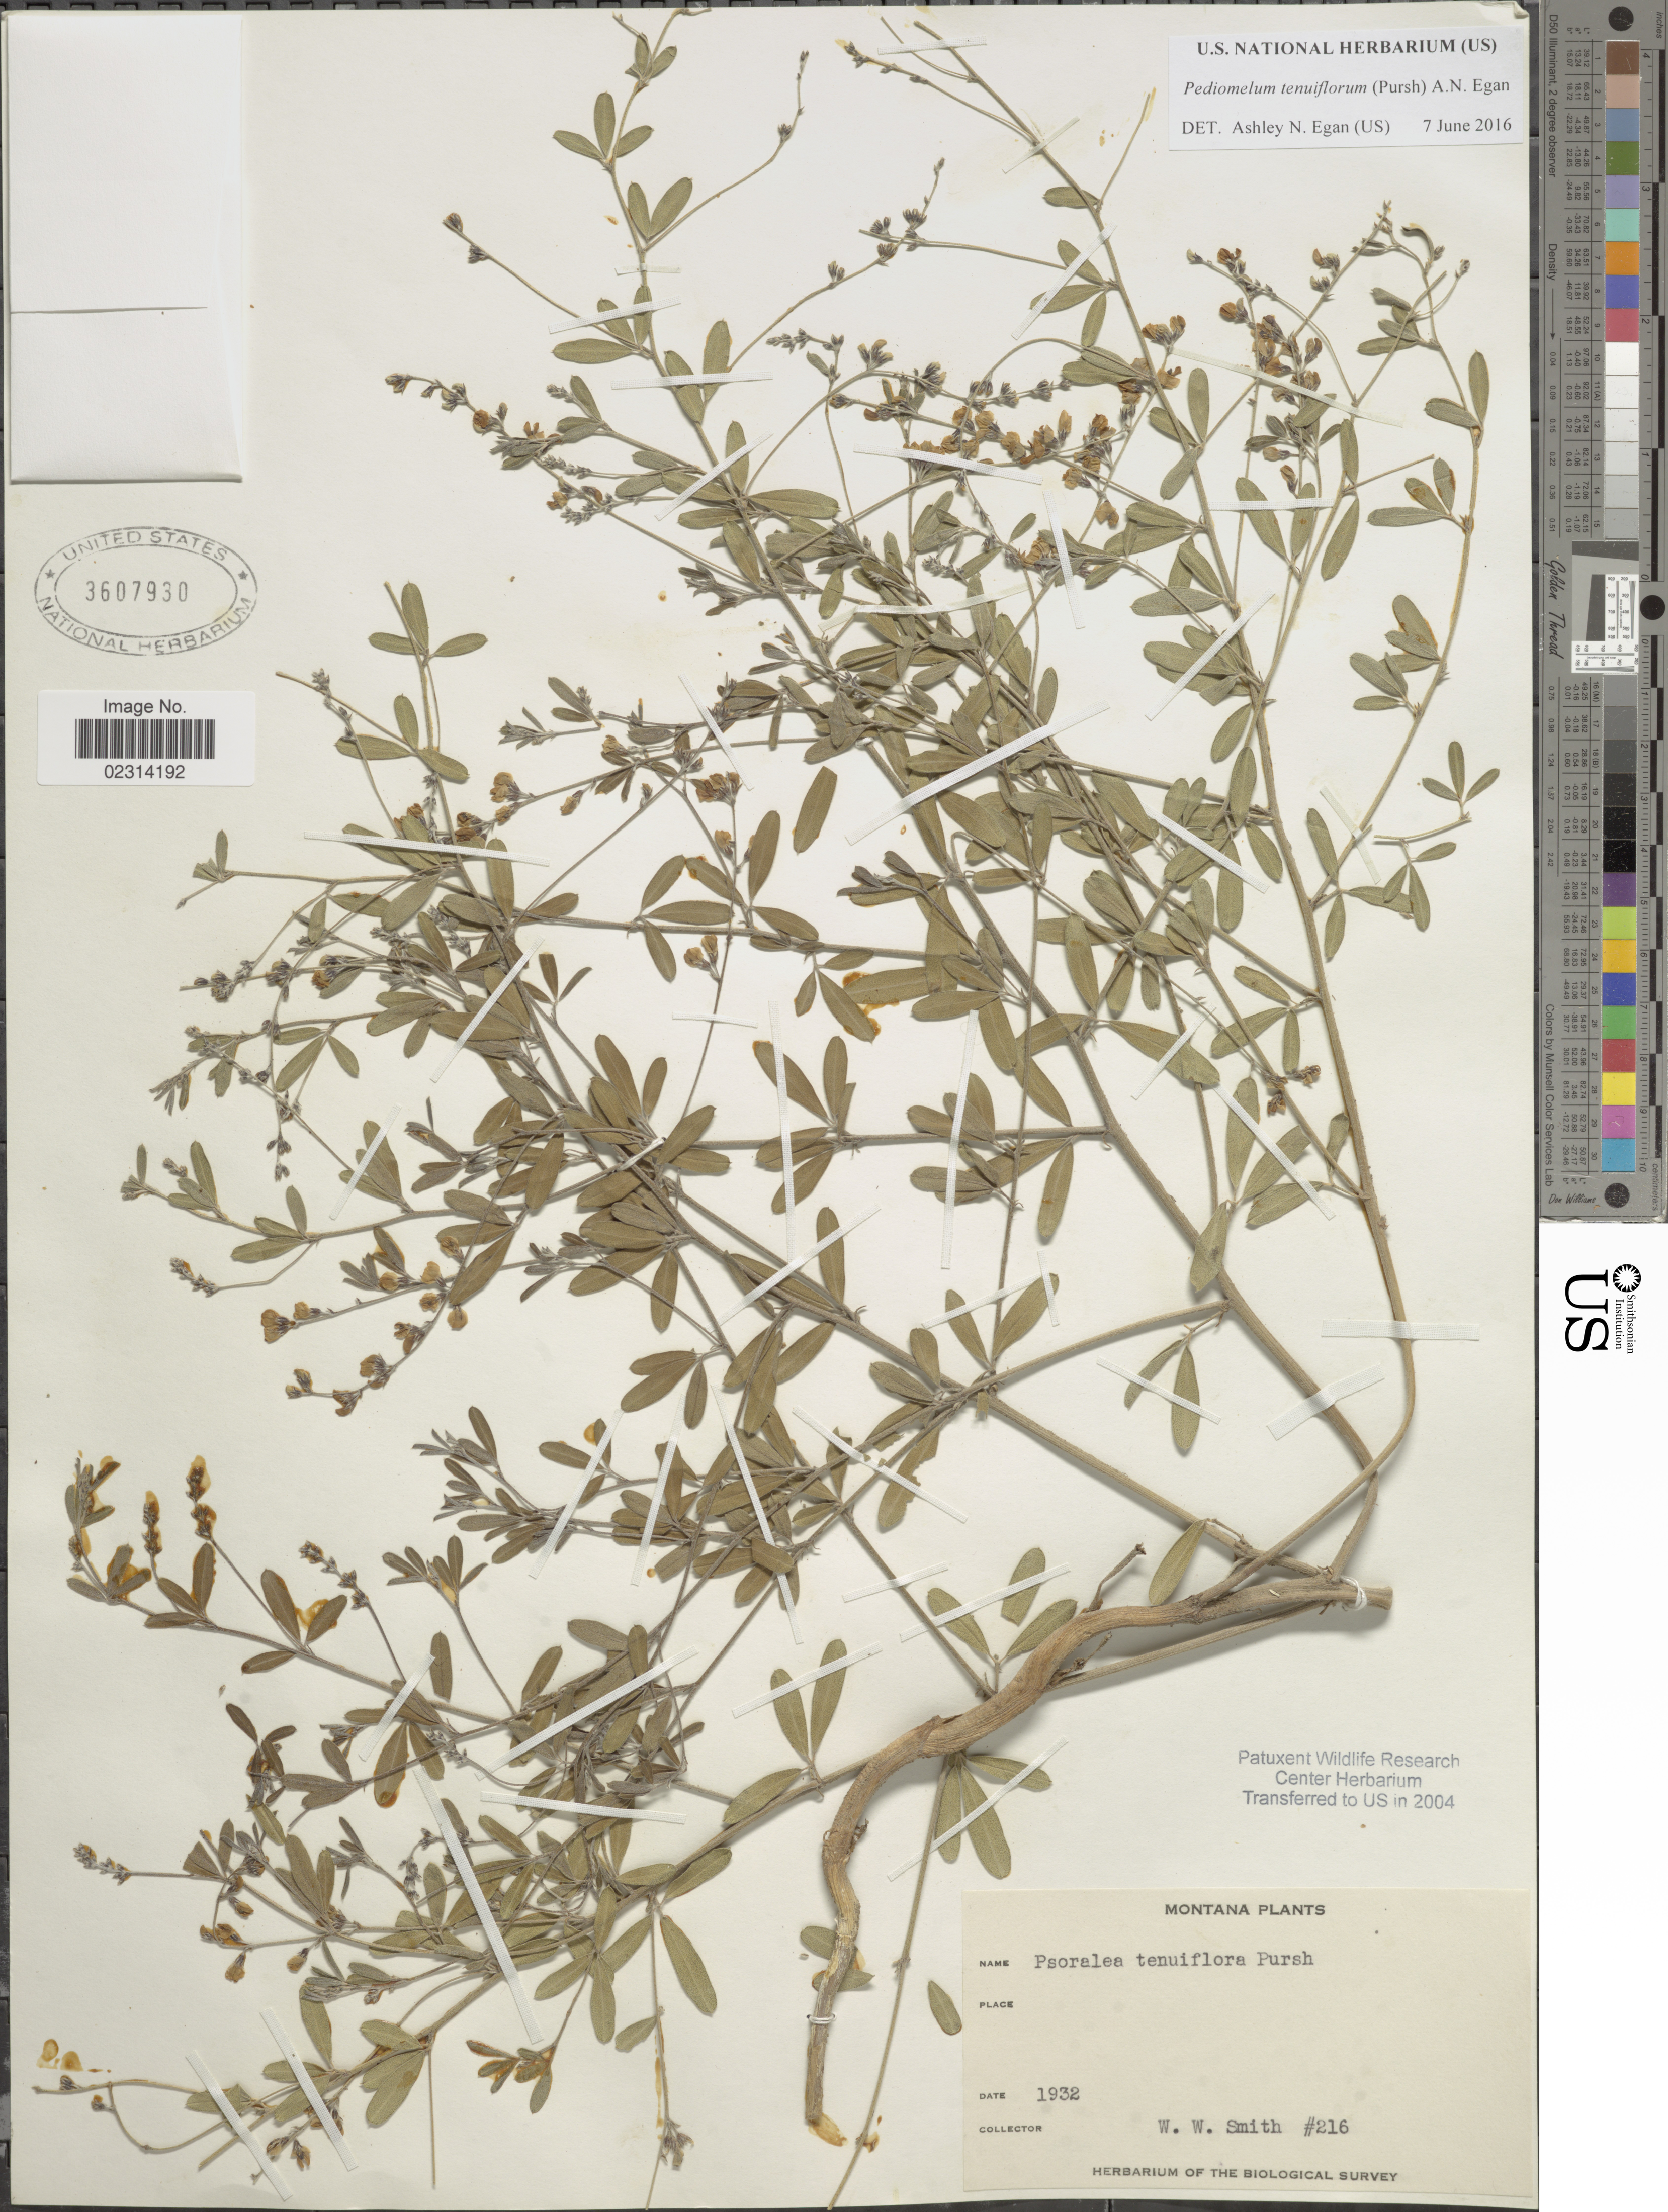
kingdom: Plantae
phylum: Tracheophyta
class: Magnoliopsida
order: Fabales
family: Fabaceae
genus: Psoralidium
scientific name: Psoralidium tenuiflorum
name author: (Pursh) Rydb.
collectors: W. W. Smith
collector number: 216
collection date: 1932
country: United States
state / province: Montana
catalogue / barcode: US 3607930